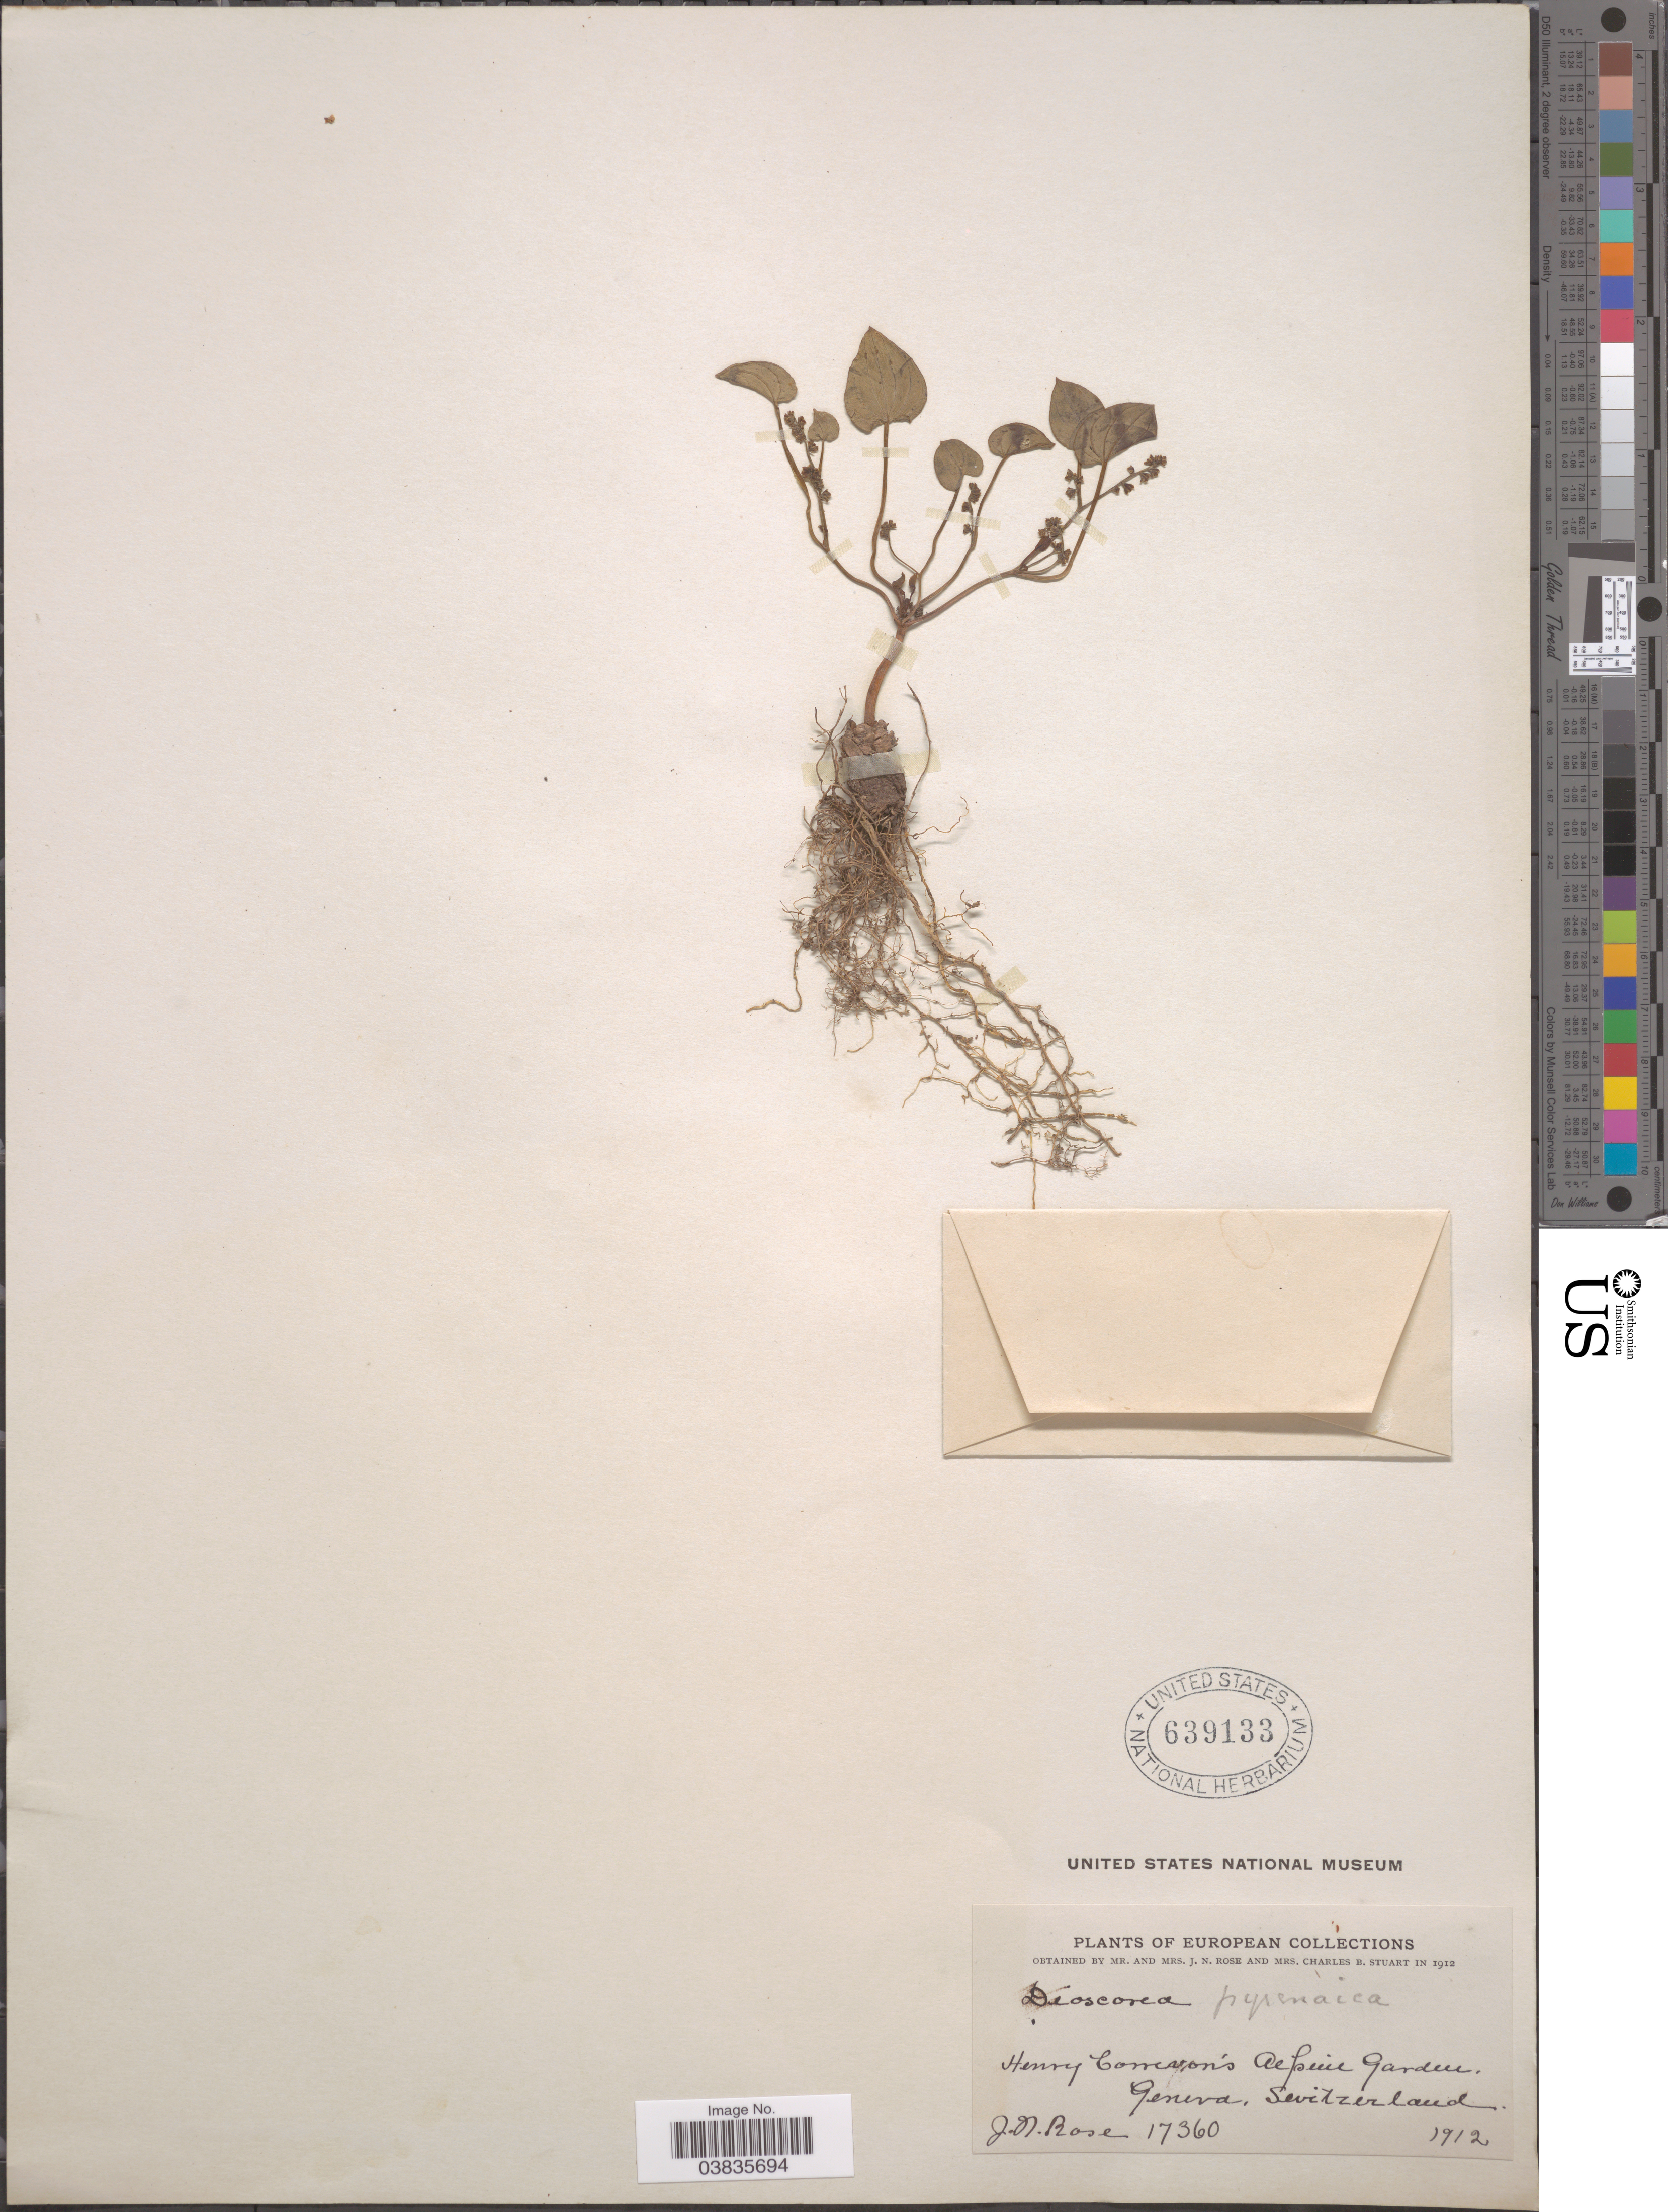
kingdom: Plantae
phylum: Tracheophyta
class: Liliopsida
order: Dioscoreales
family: Dioscoreaceae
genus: Dioscorea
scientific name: Dioscorea pyranaica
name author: Bubani & Bordere ex Gren.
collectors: J. N. Rose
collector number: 17360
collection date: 1912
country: Switzerland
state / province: Genève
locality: Henry Correvon Alpine Garden.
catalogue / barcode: US 639133